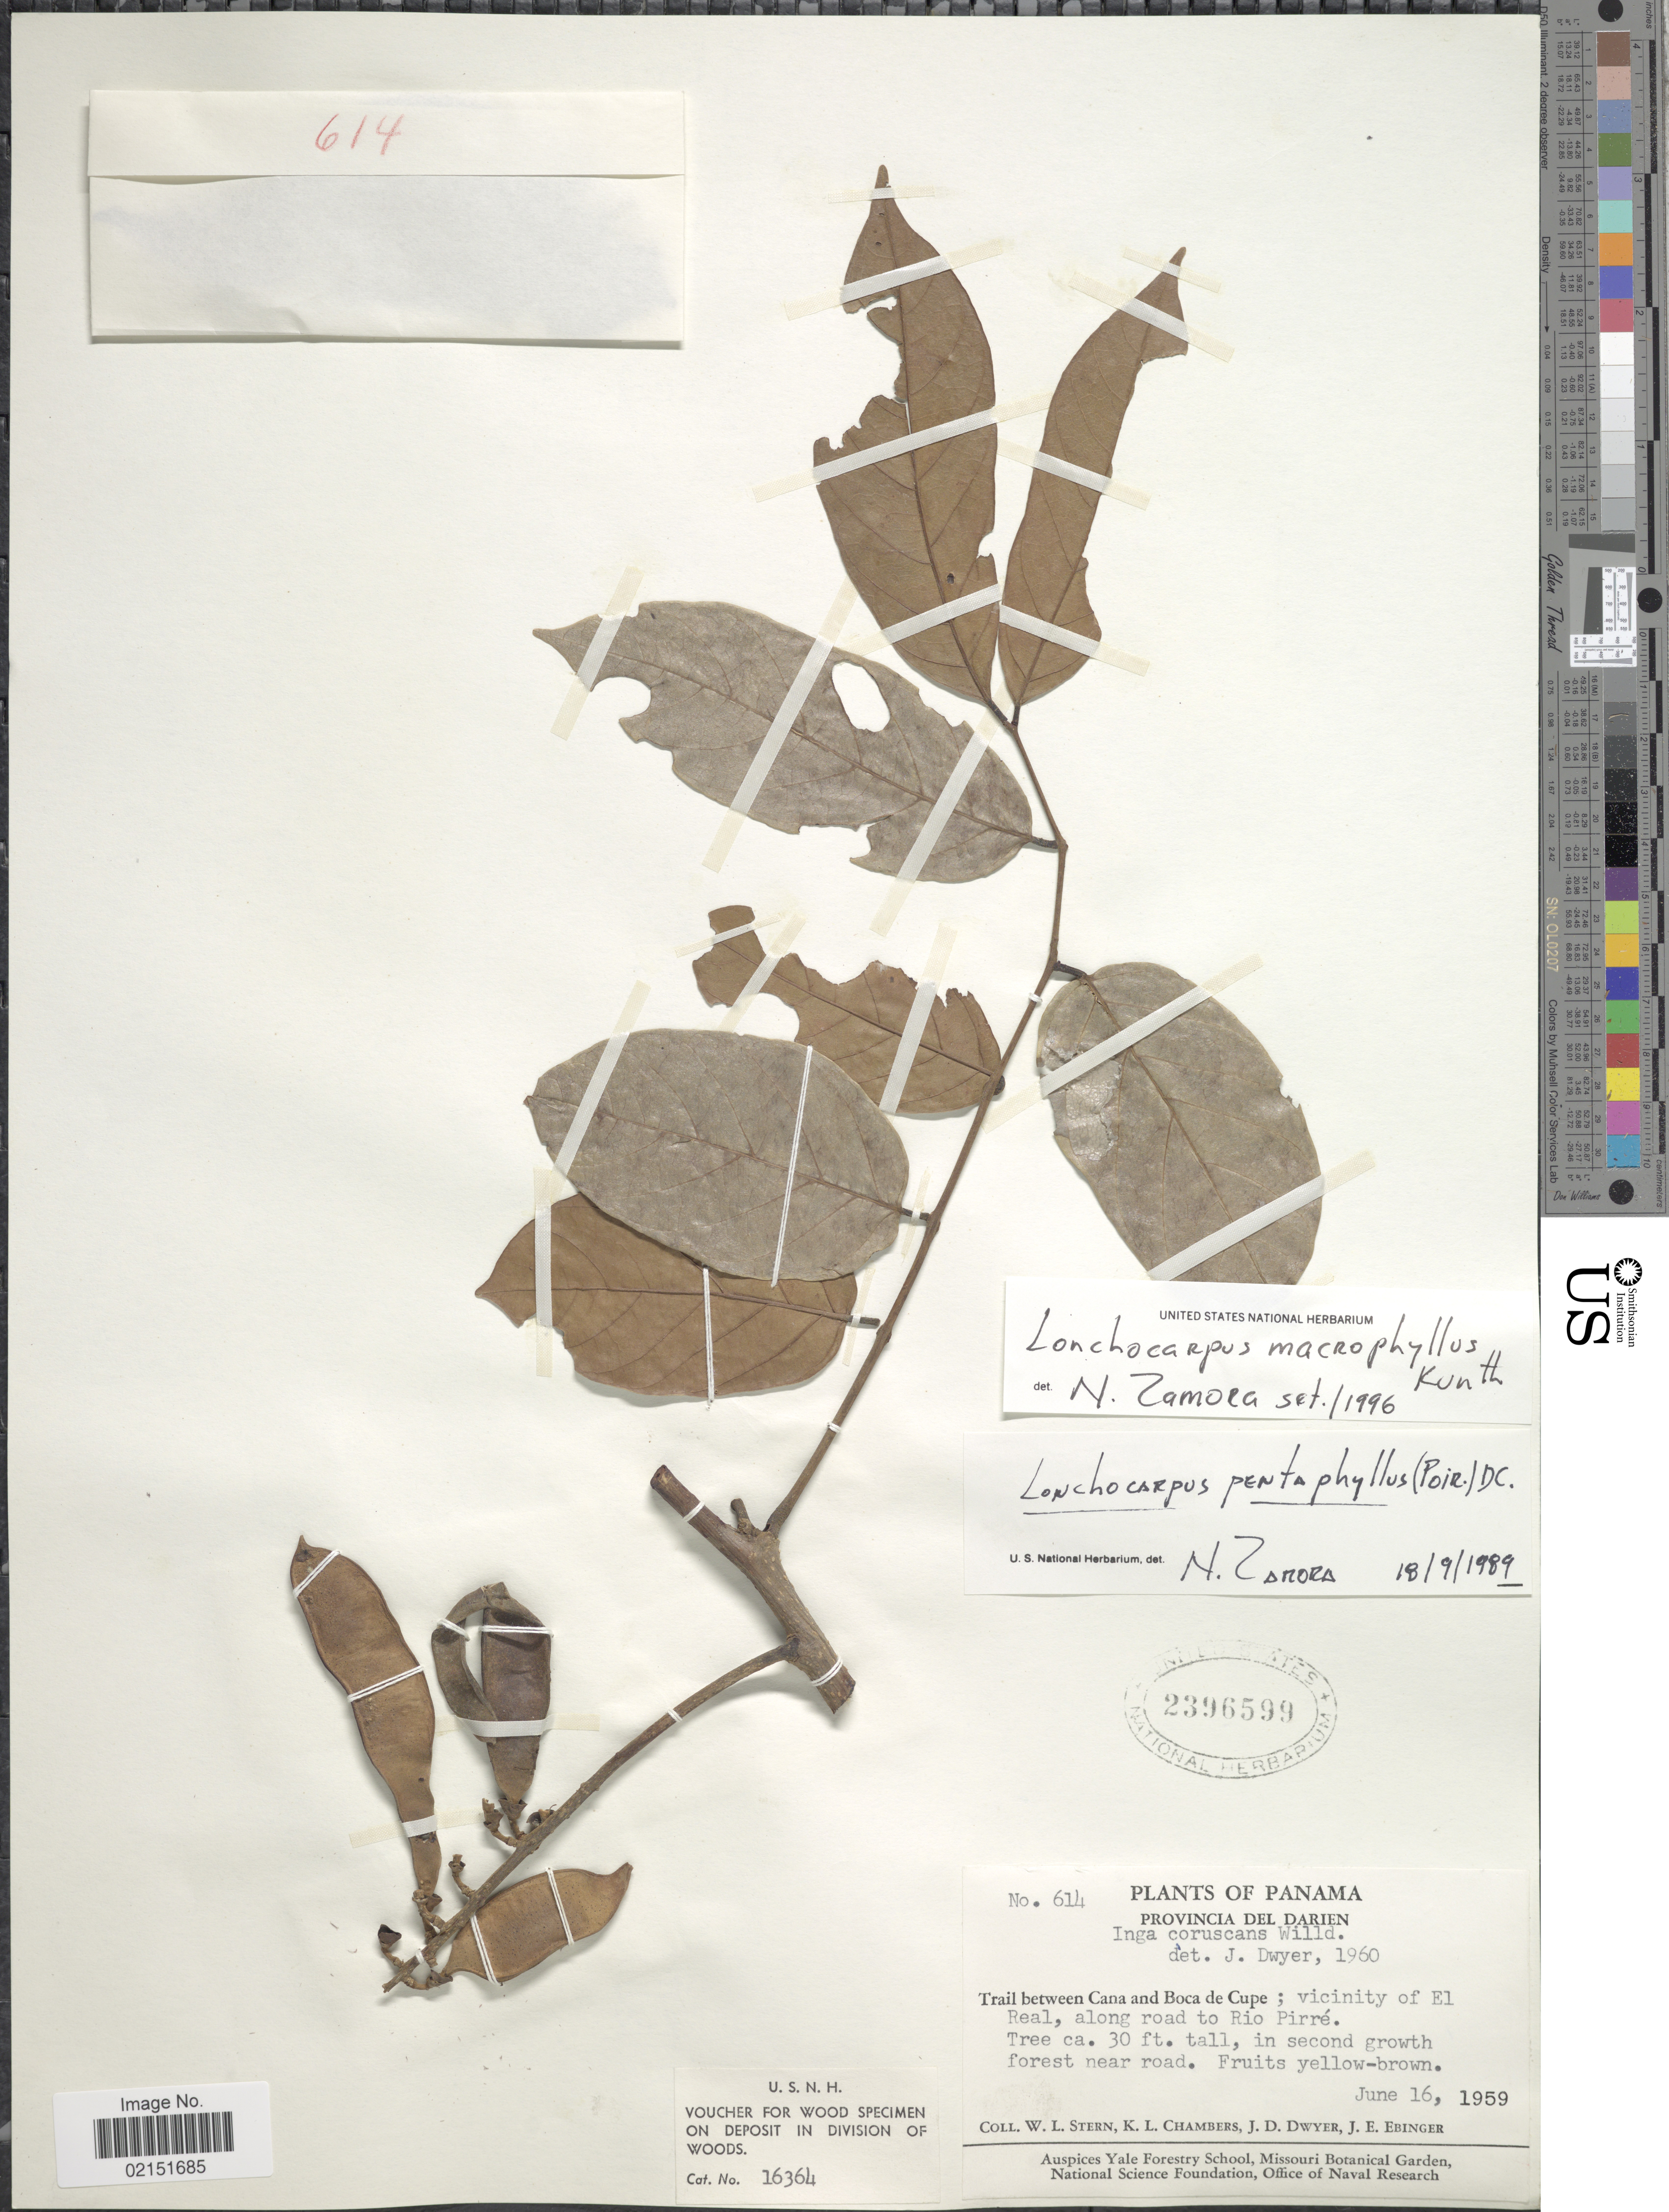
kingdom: Plantae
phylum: Tracheophyta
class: Magnoliopsida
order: Fabales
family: Fabaceae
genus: Lonchocarpus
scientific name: Lonchocarpus macrophyllus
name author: Kunth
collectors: W. L. Stern, K. Chambers, J. D. Dwyer & J. Ebinger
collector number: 614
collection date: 1959-06-16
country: Panama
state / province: Darién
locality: Del Darien, trail between Cana and Boca de Cupe; vicinity of El Real, along road to Rio Pirre, in second growth forest near road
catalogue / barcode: US 2396599